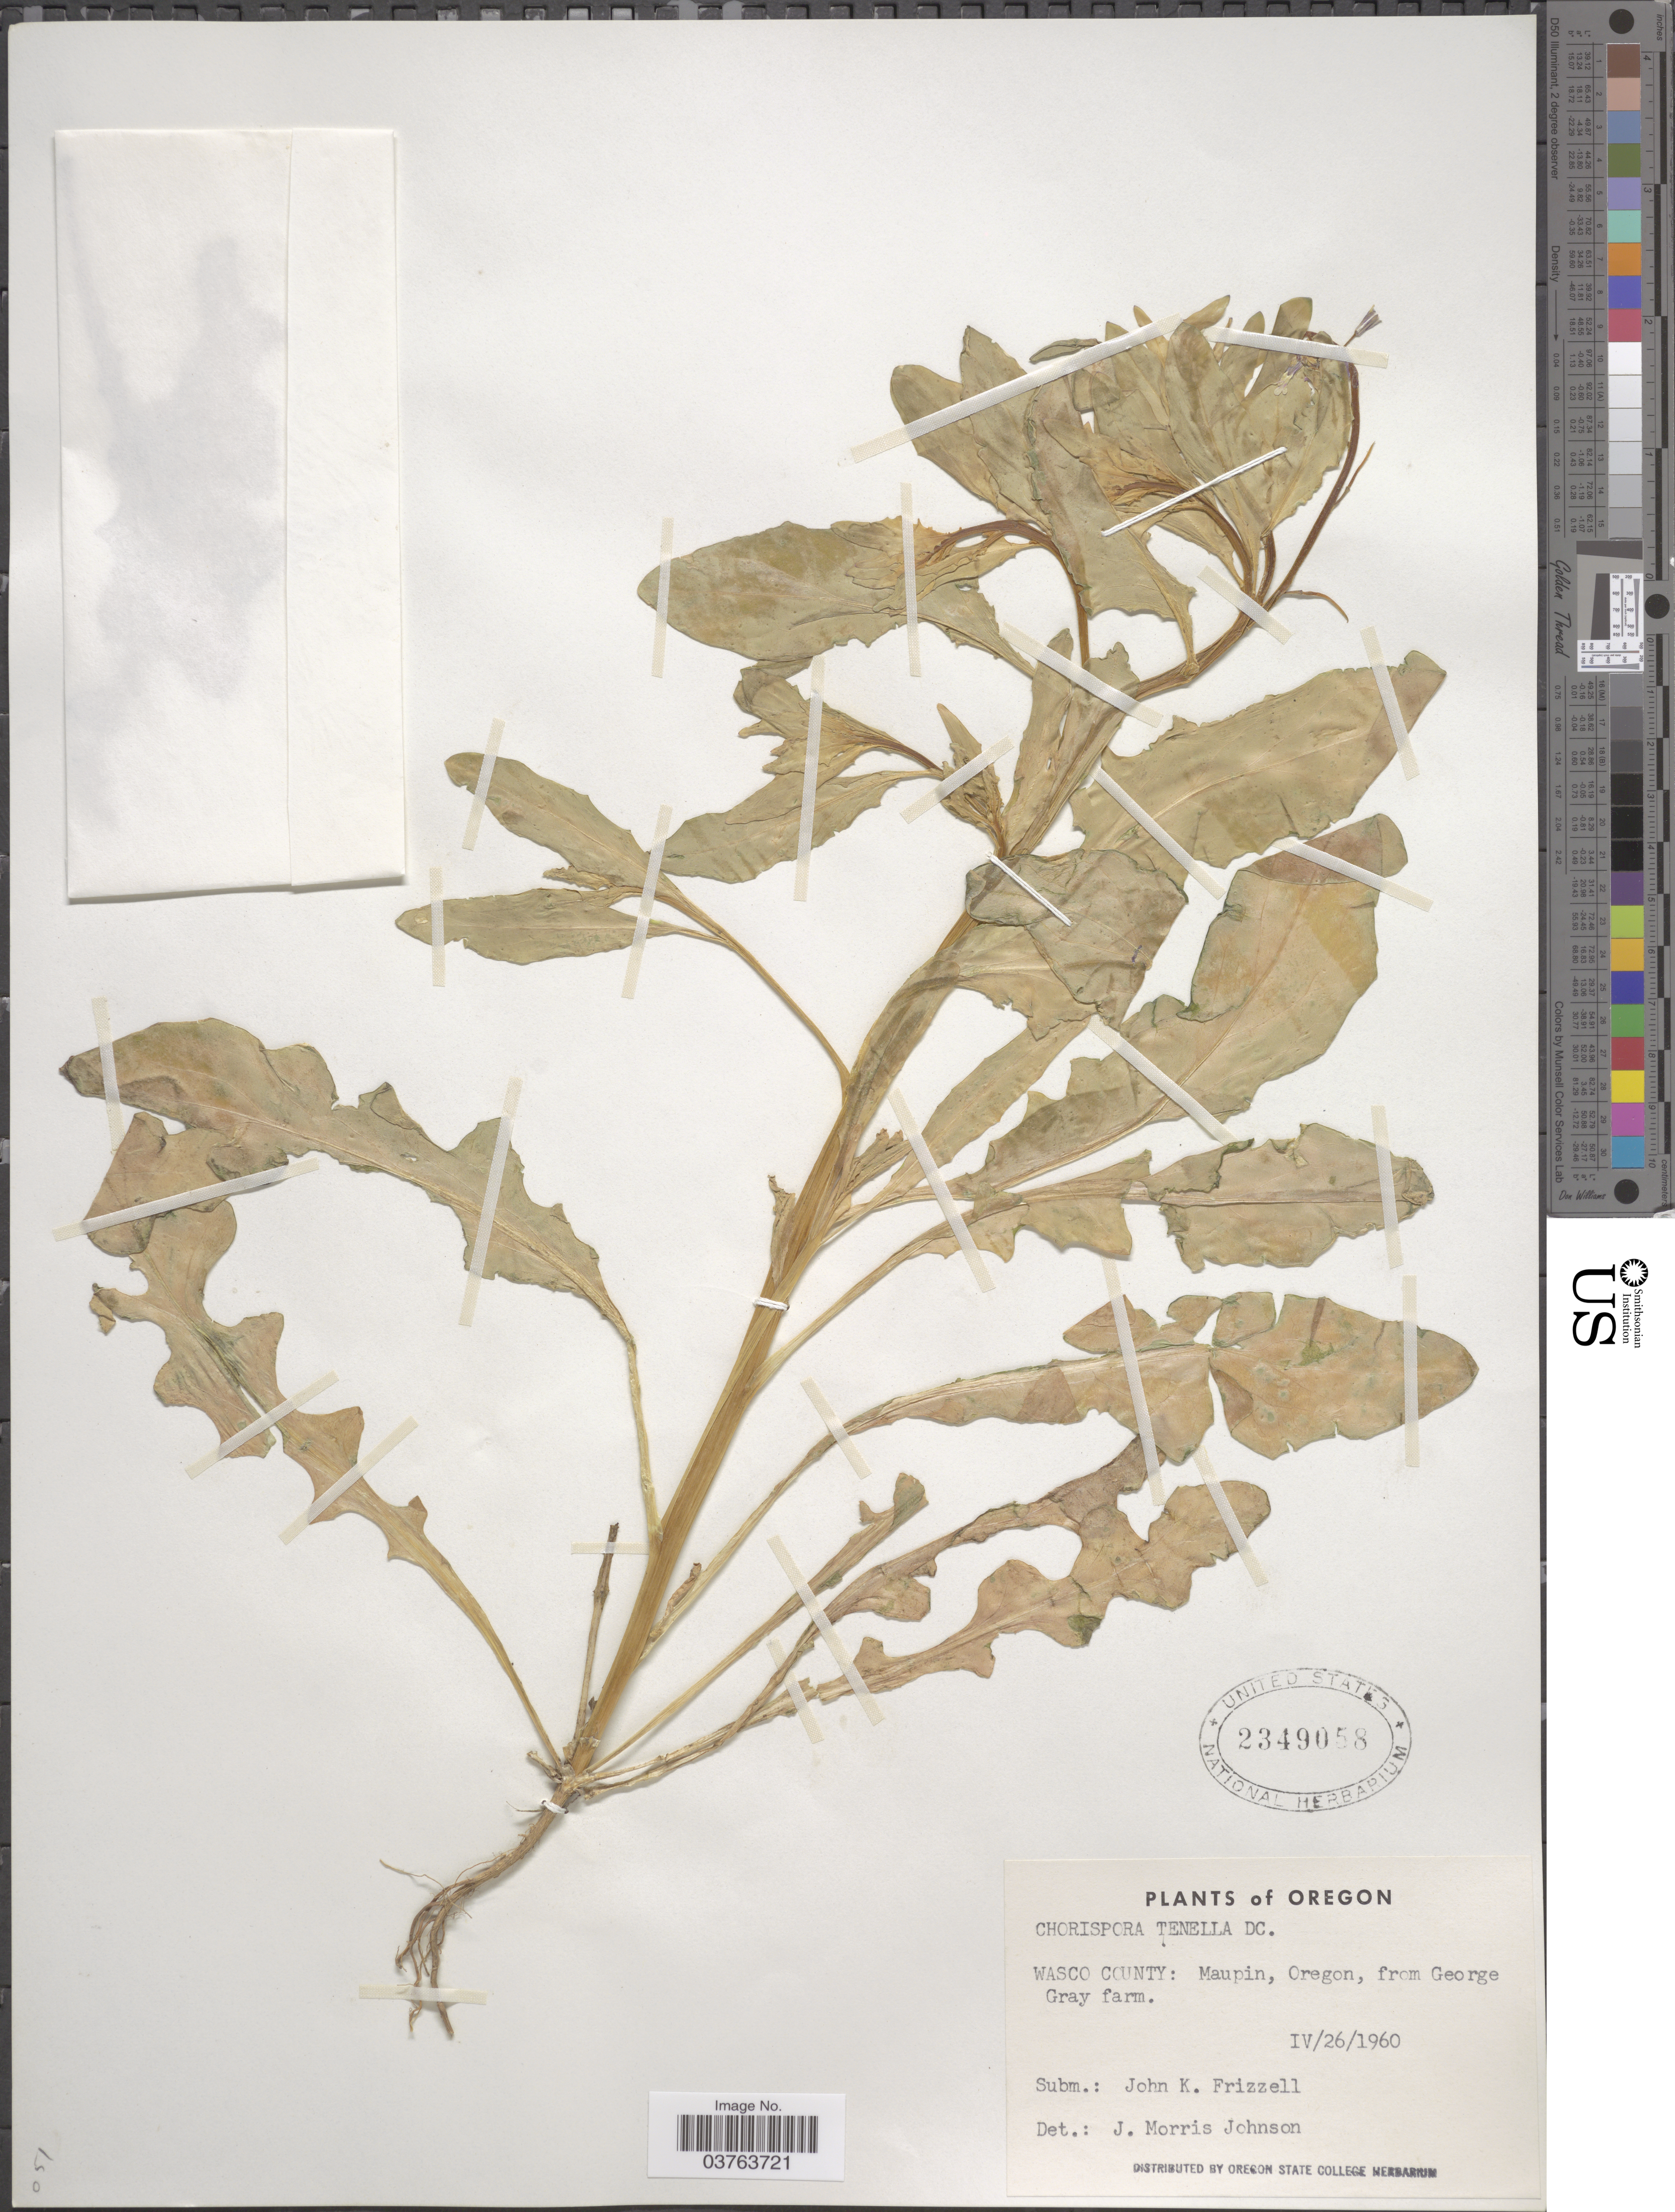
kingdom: Plantae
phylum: Tracheophyta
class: Magnoliopsida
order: Brassicales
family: Brassicaceae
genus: Chorispora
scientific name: Chorispora tenella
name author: DC.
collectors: J. Frizzell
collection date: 1960-04-26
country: United States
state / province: Oregon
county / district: Wasco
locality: Wasco County: Maupin, Oregon, from George Gray farm.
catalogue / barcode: US 2349058